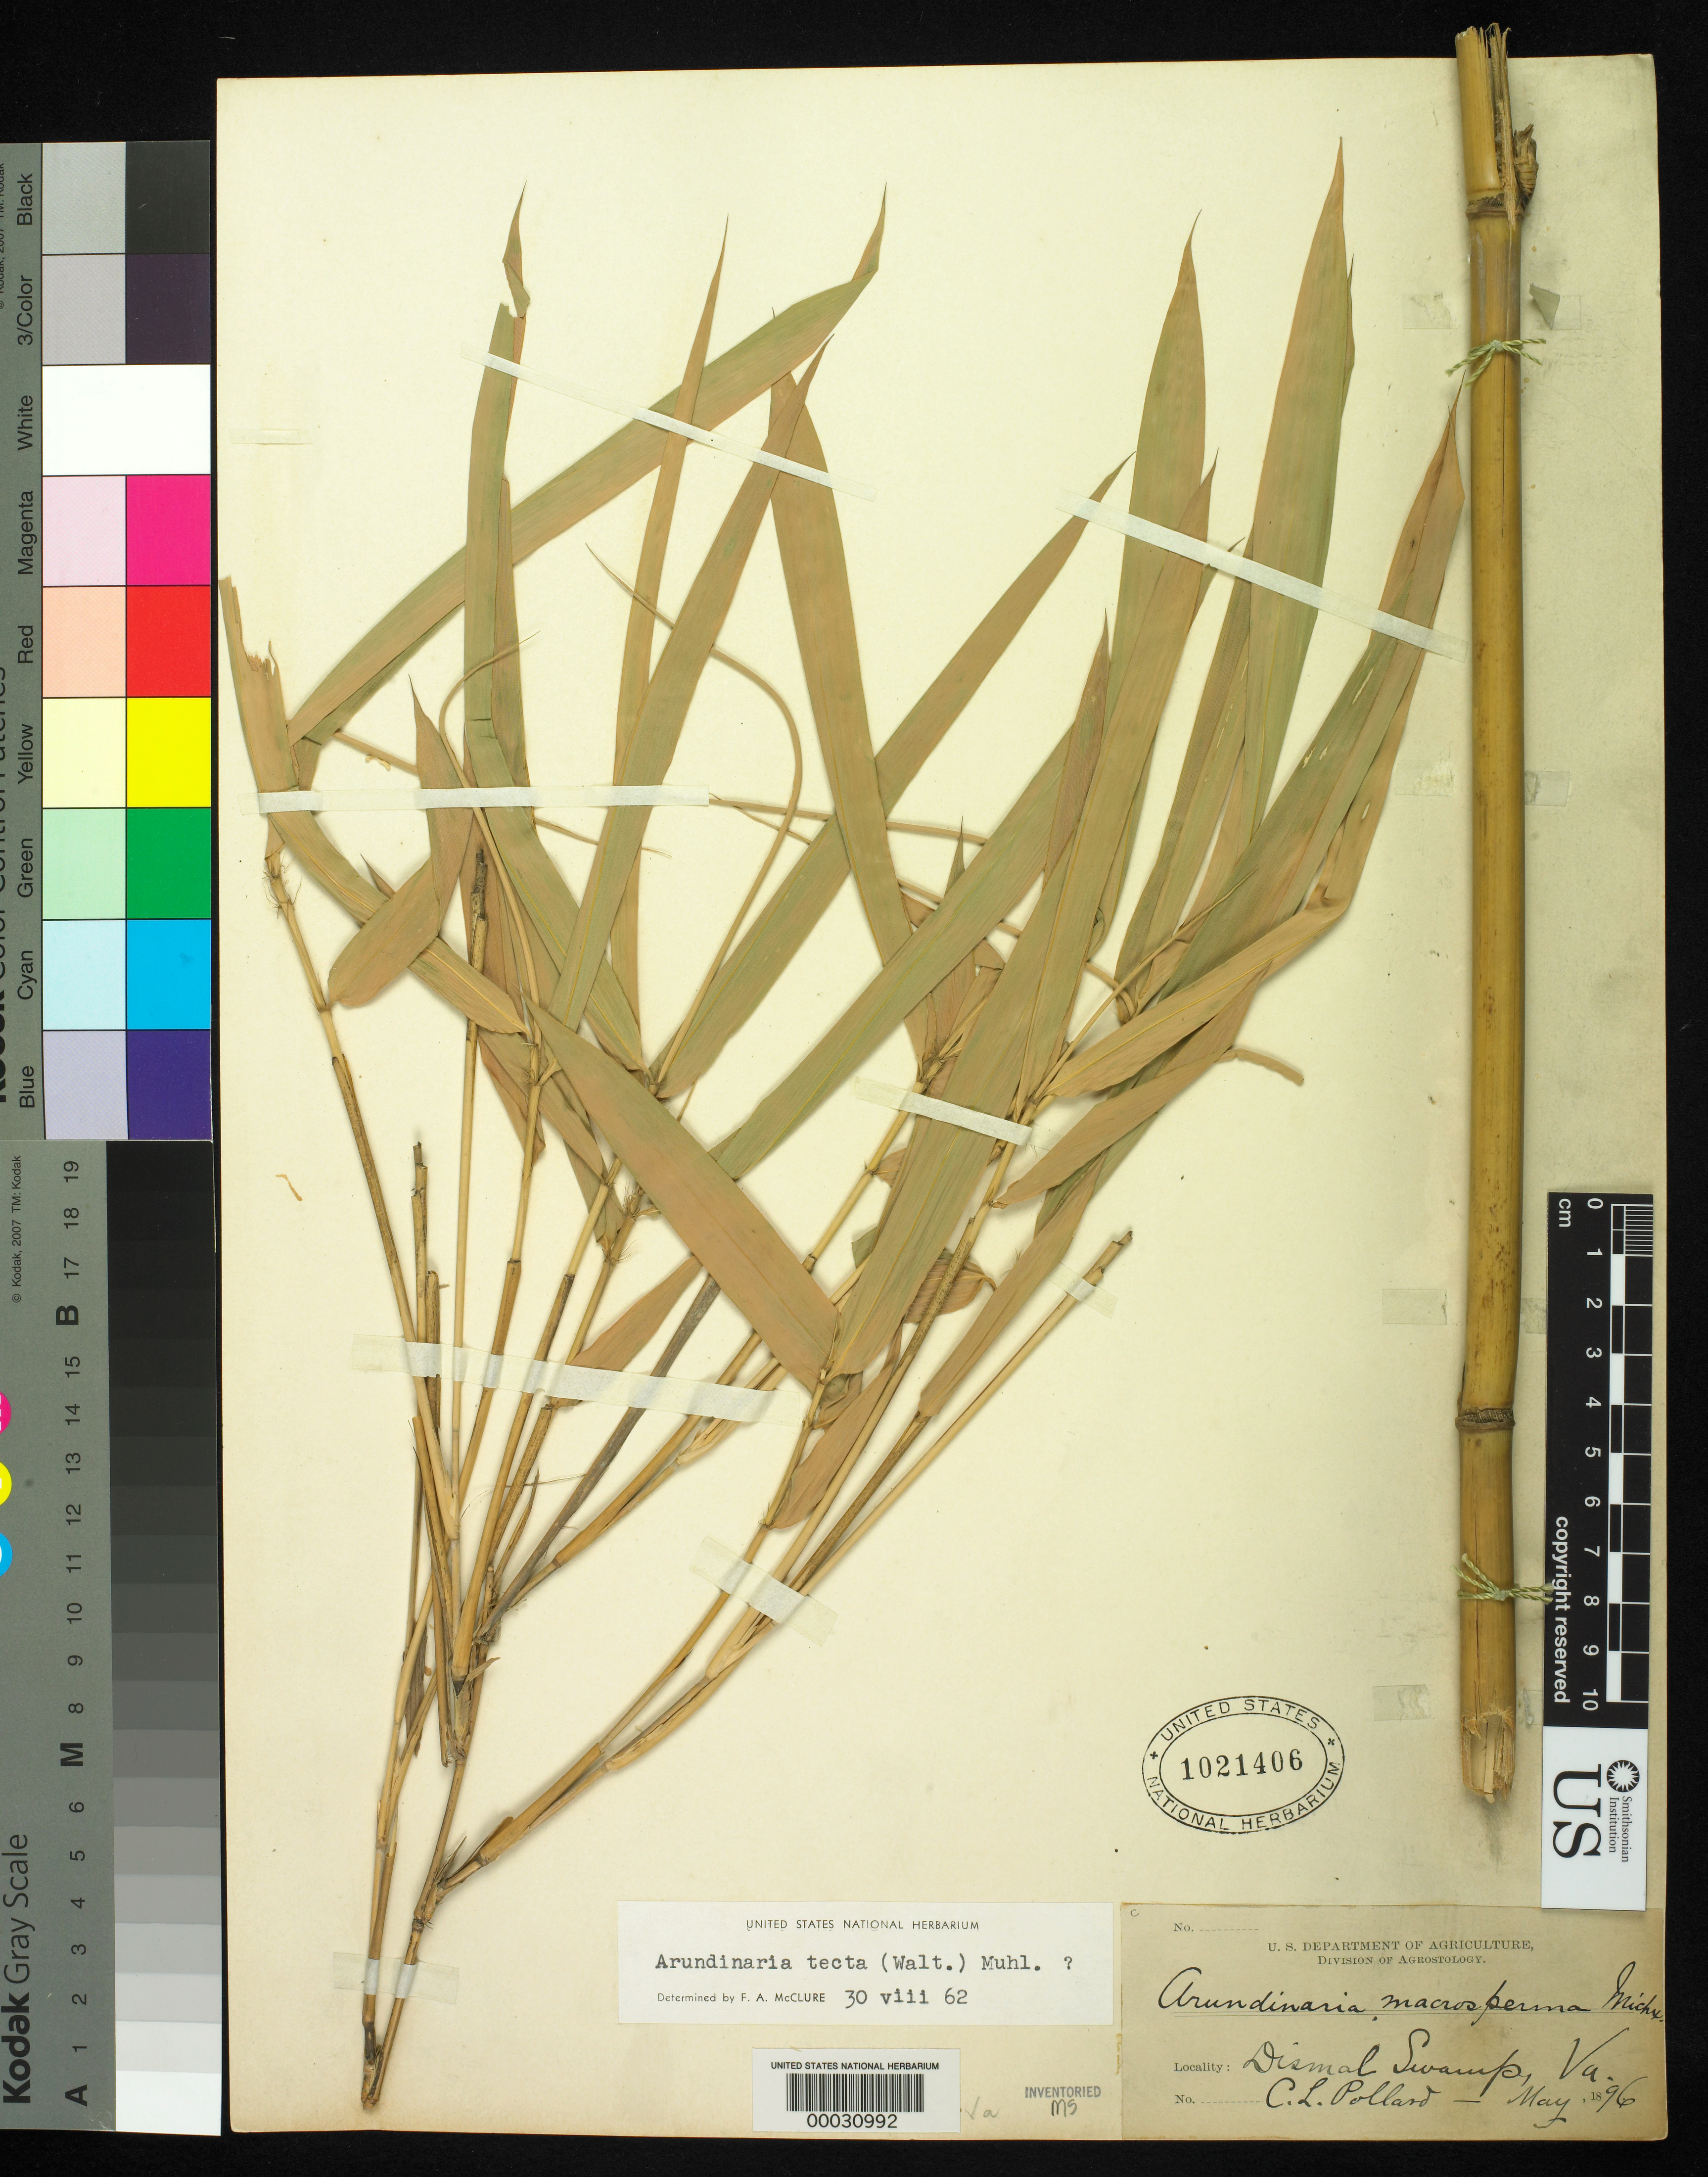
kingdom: Plantae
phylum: Tracheophyta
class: Liliopsida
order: Poales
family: Poaceae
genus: Arundinaria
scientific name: Arundinaria tecta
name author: (Walter) Muhl.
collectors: C. L. Pollard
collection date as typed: May 1896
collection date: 1896-05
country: United States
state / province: Virginia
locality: Great dismal swamp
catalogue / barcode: US 1021406